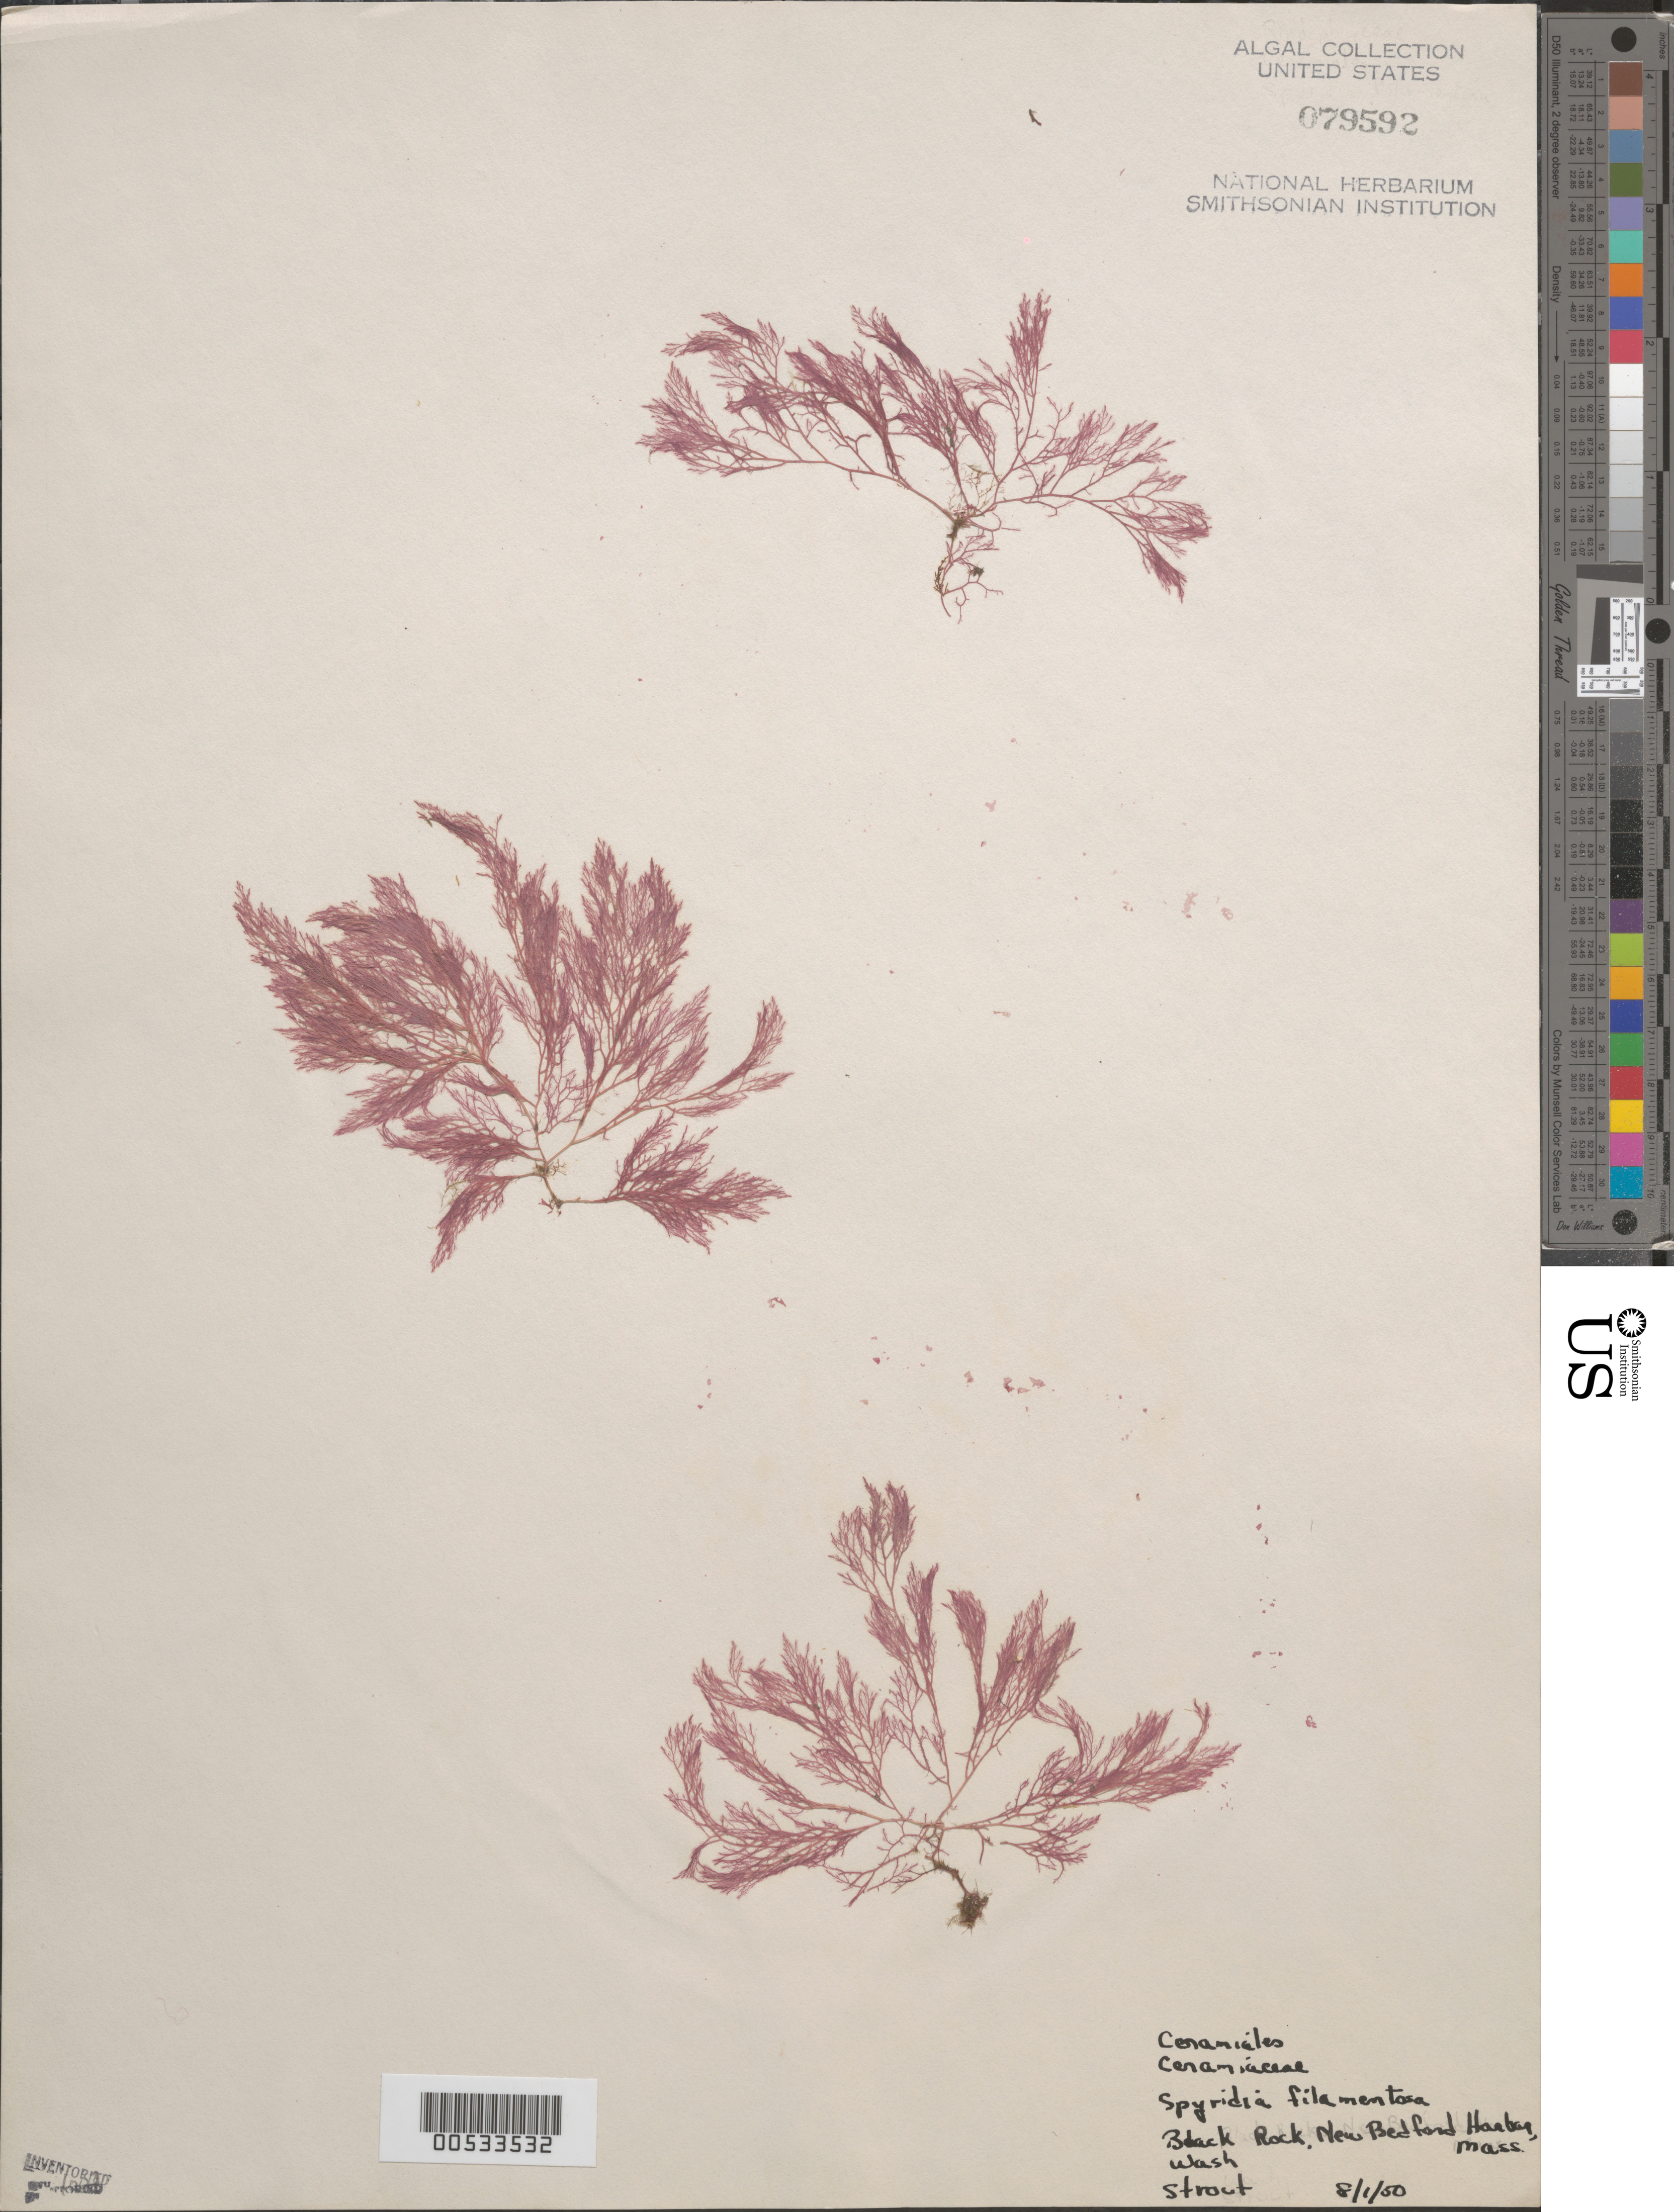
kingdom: Plantae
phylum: Rhodophyta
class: Florideophyceae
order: Ceramiales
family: Spyridiaceae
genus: Spyridia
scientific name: Spyridia filamentosa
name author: (Wulfen) Harv.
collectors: P. Strout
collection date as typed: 01 Aug 1950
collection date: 1950-08-01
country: United States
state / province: Massachusetts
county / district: Bristol County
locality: Black Rock, New Bedford Harbor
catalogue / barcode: US 79592